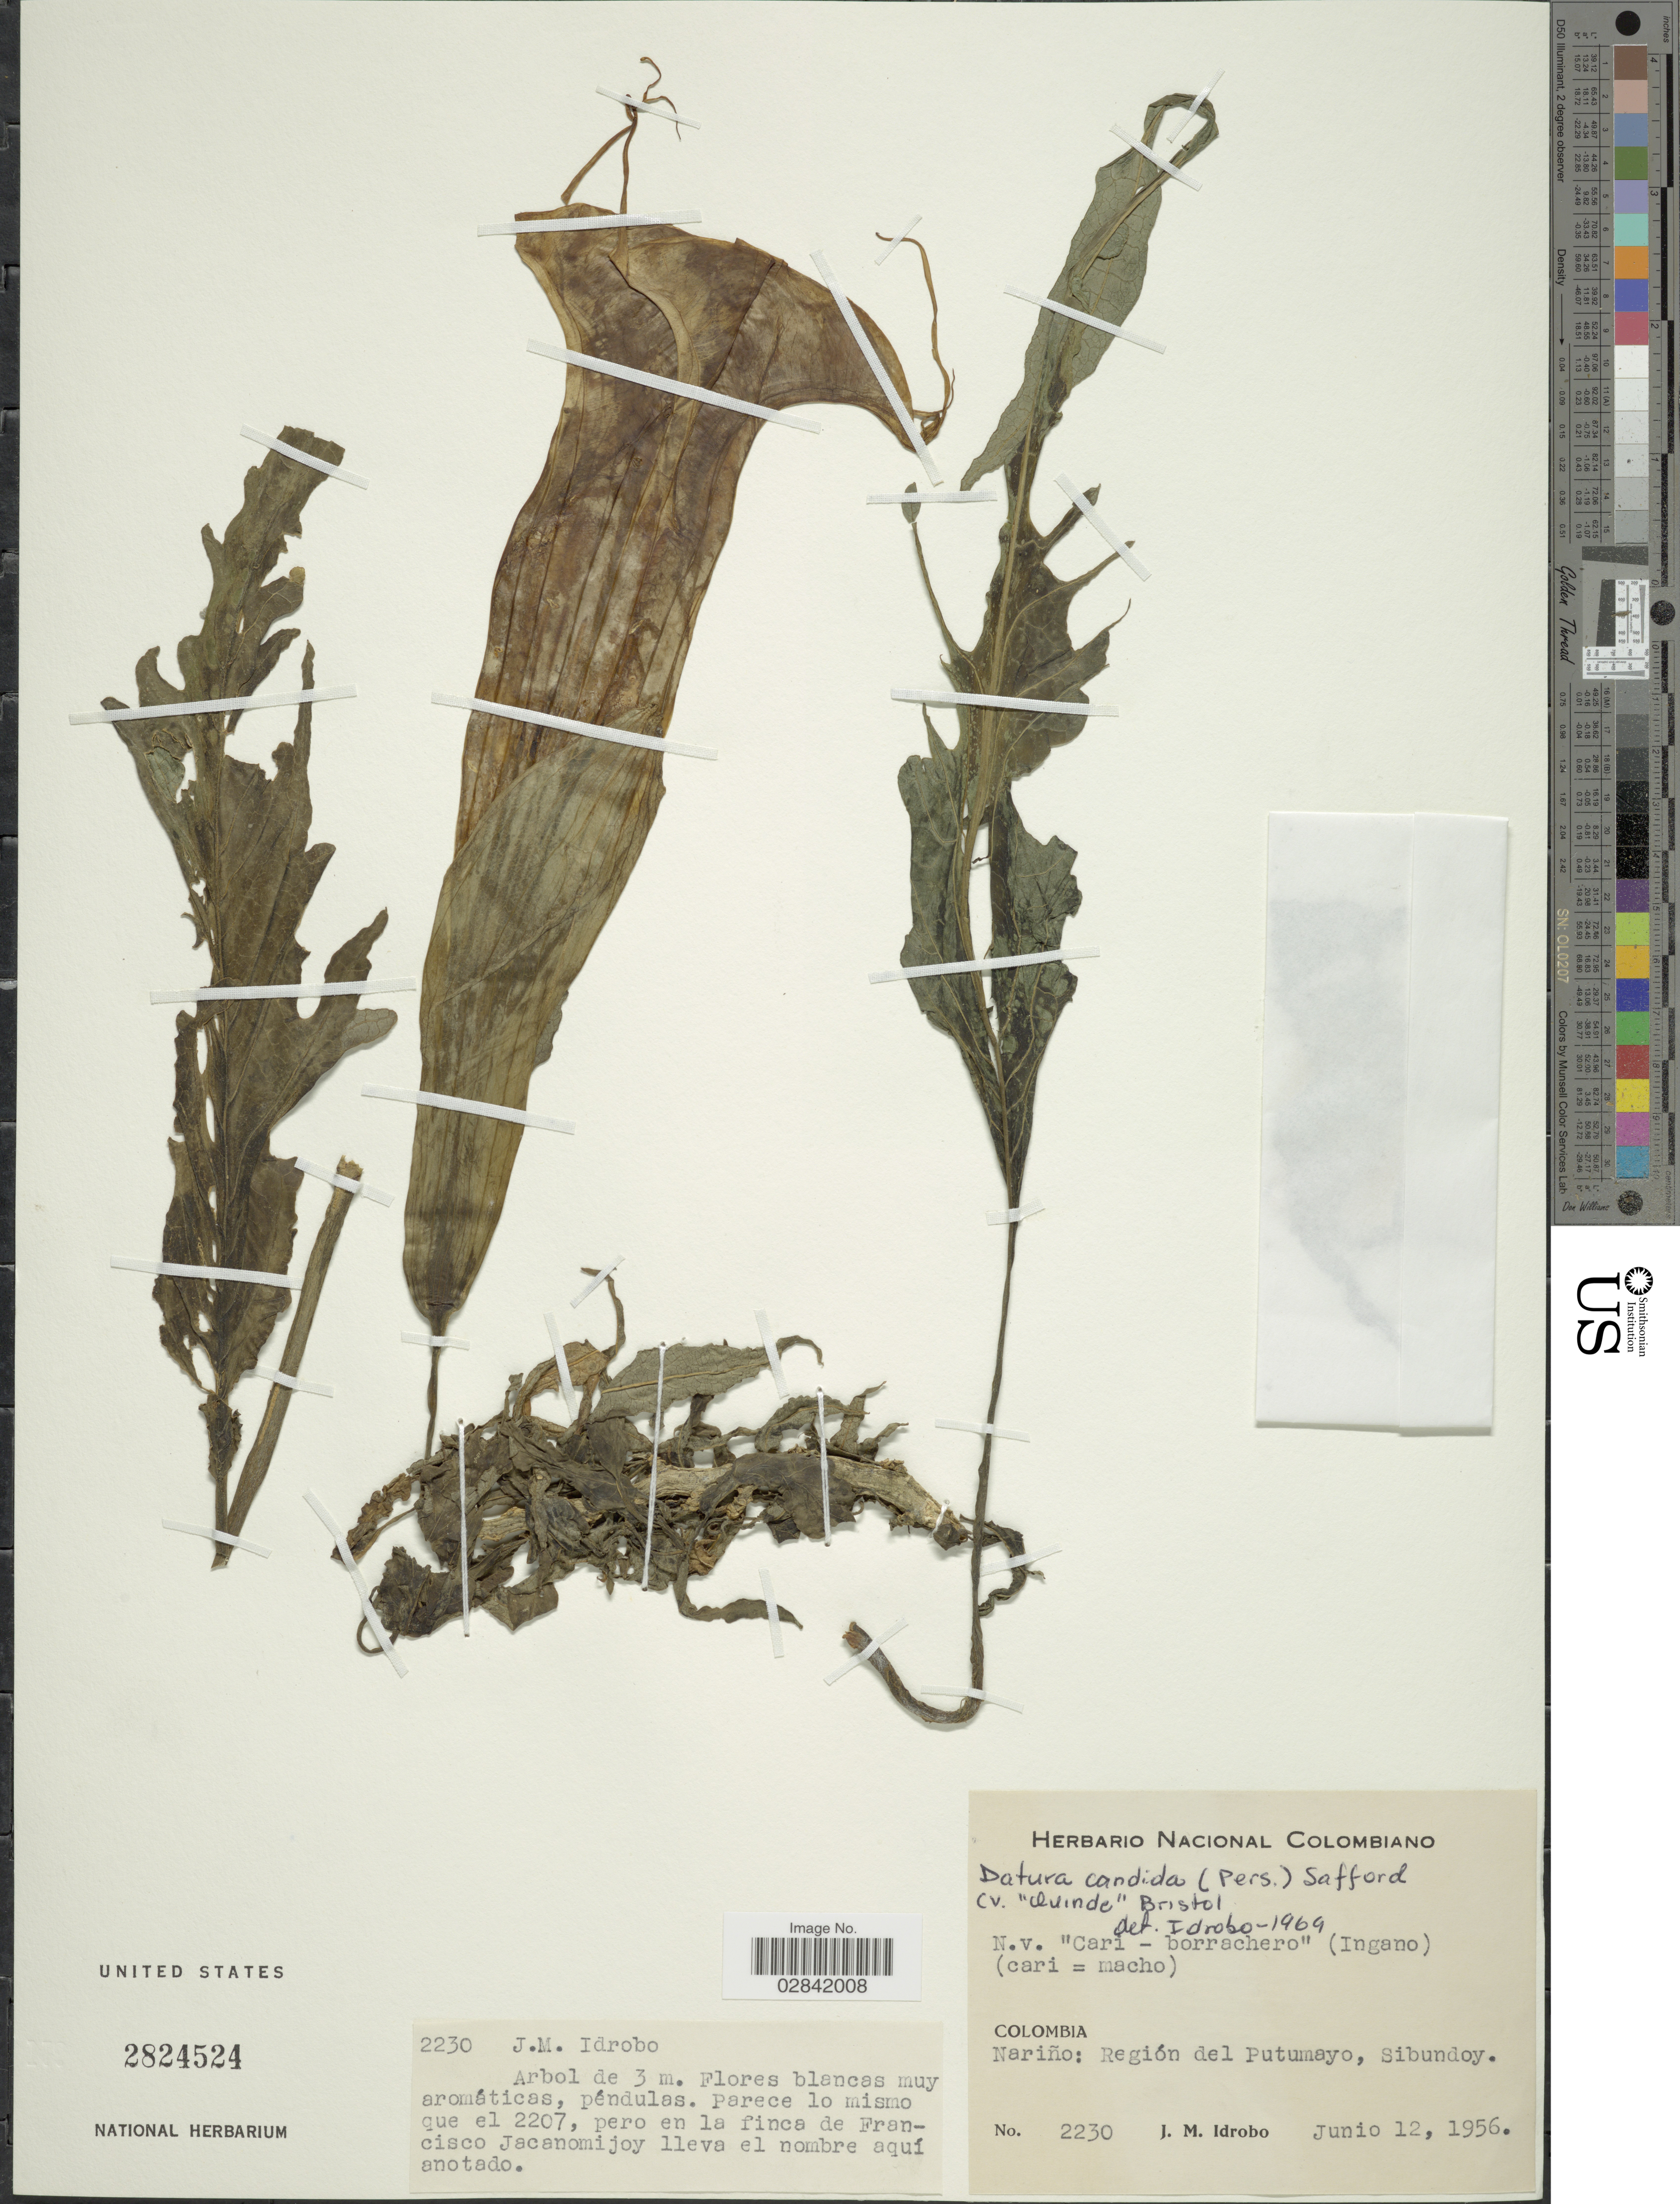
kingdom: Plantae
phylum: Tracheophyta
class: Magnoliopsida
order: Solanales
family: Solanaceae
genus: Brugmansia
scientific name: Brugmansia x candida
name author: Pers.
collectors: J. M. Idrobo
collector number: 2230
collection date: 1956-06-12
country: Colombia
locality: Nariño: Región del Putumayo, Sibundoy.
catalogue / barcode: US 2824524